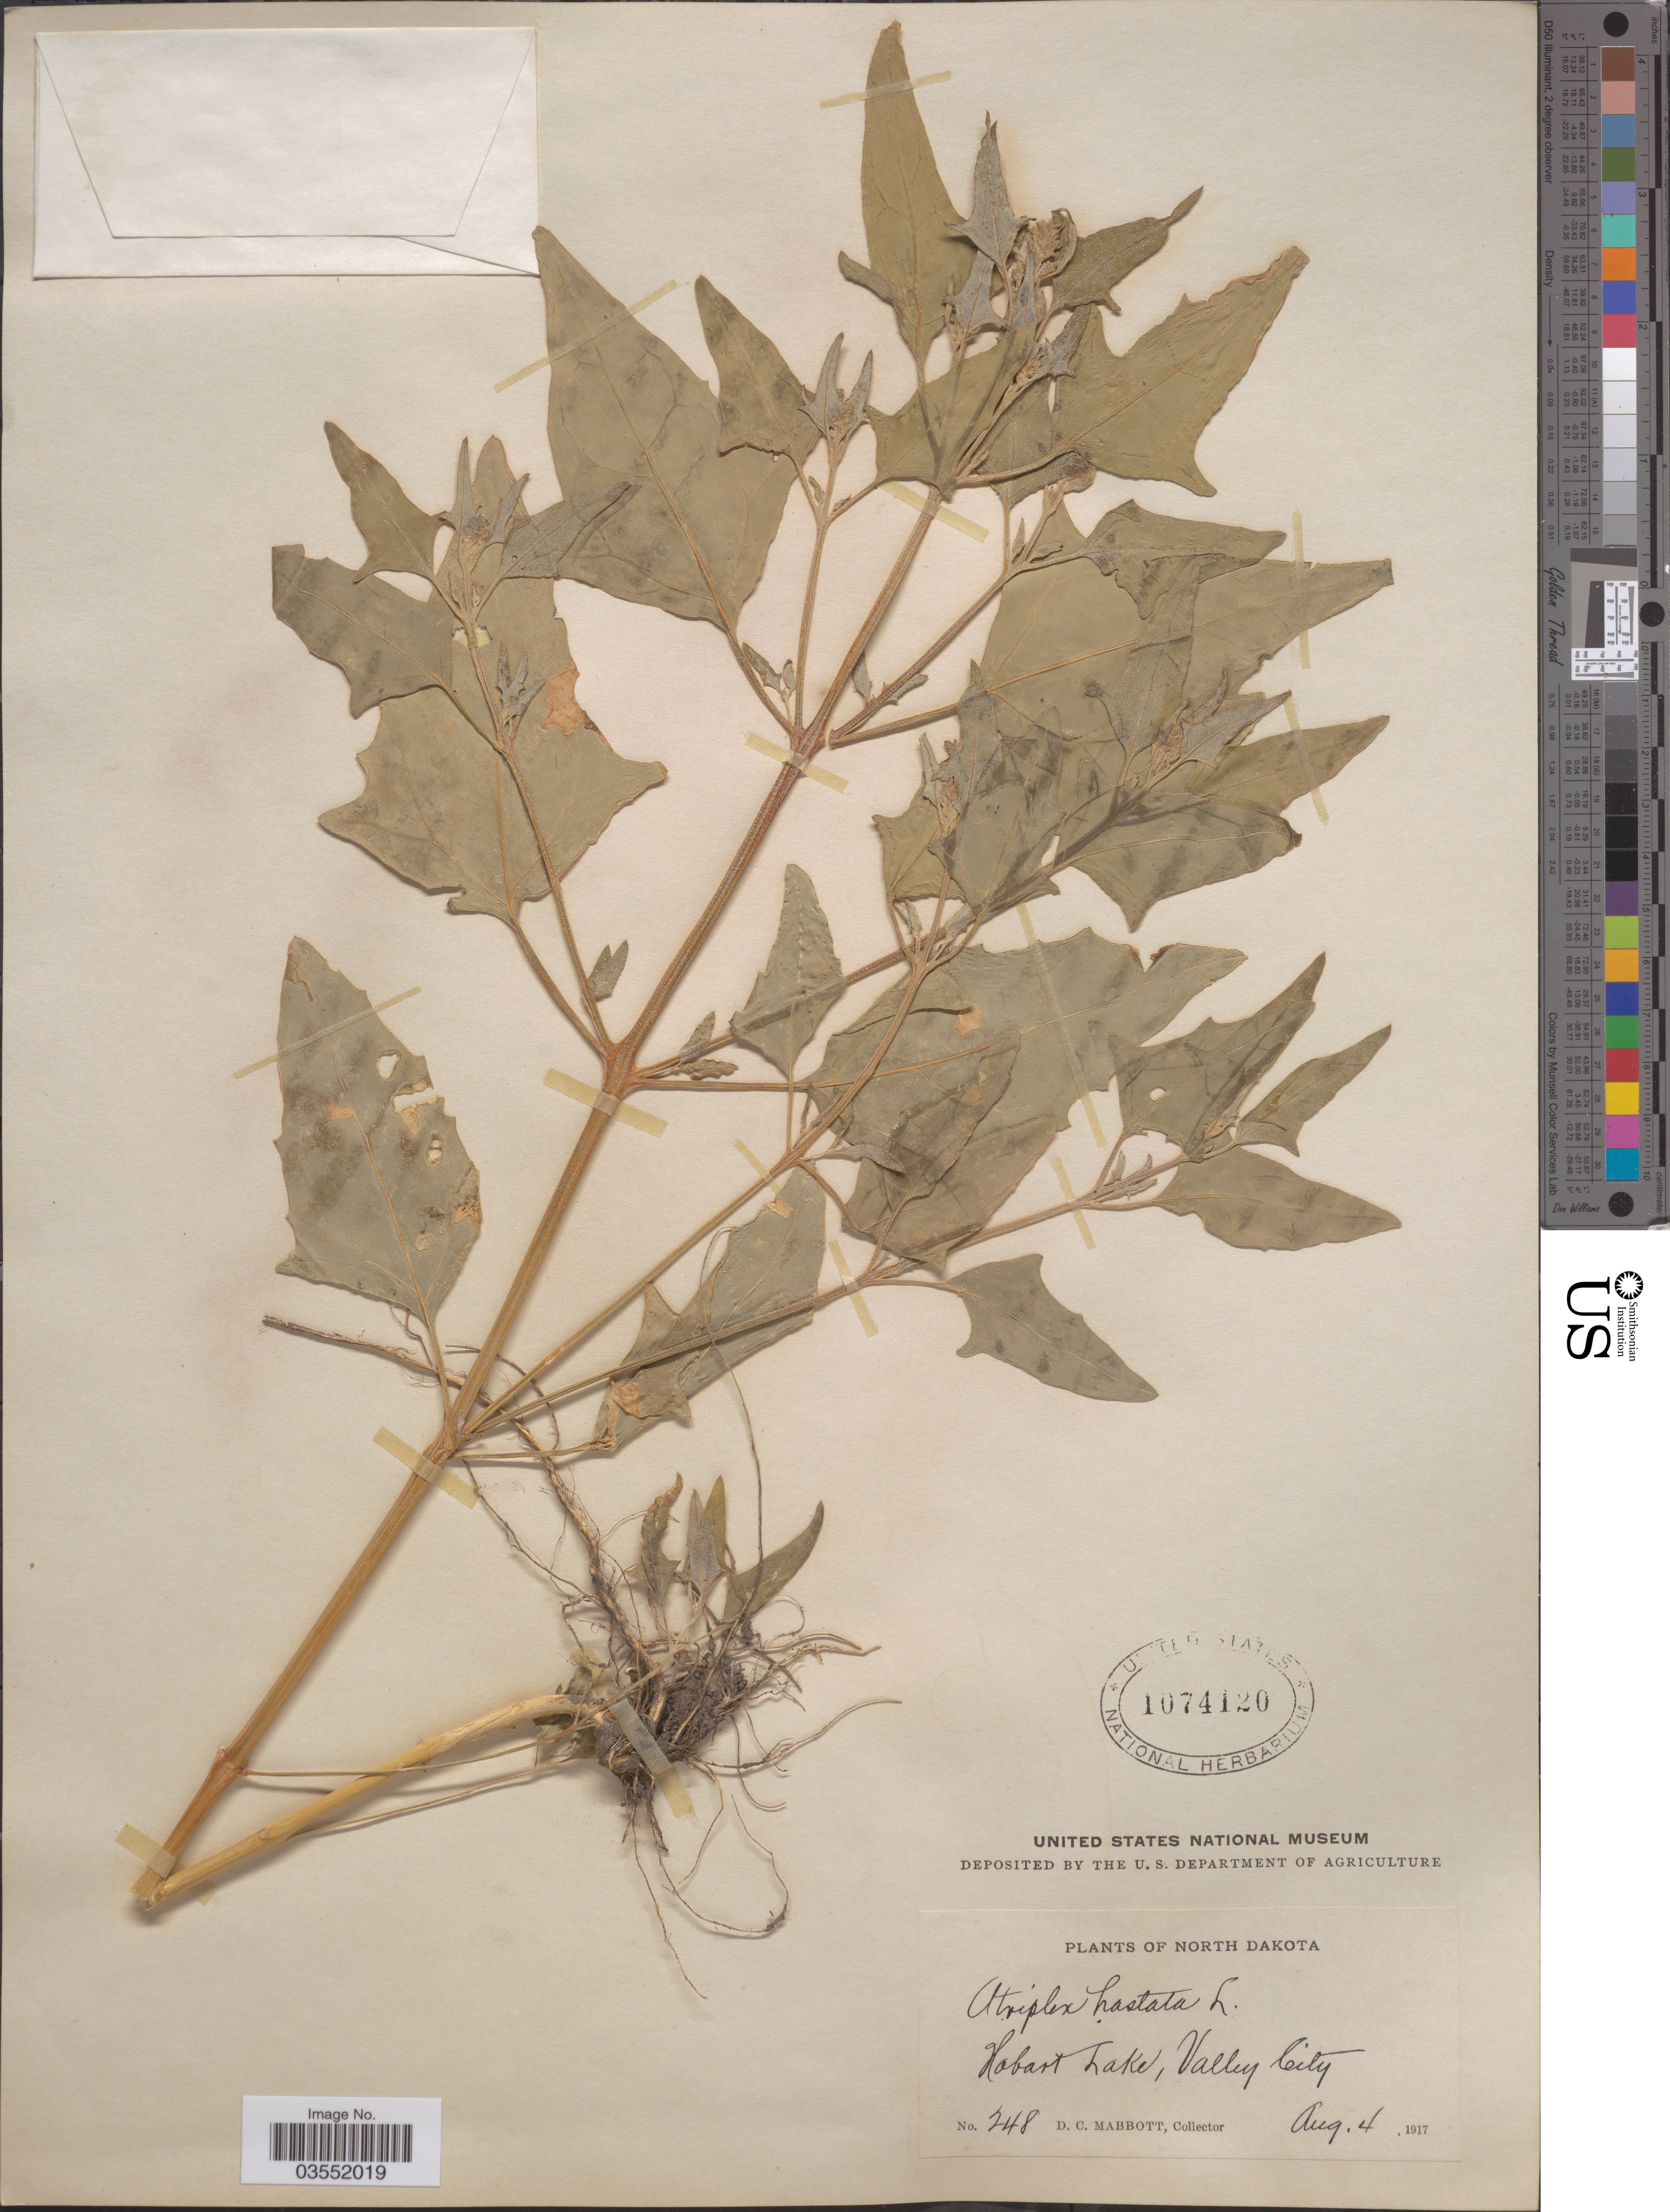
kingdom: Plantae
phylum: Tracheophyta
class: Magnoliopsida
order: Caryophyllales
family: Amaranthaceae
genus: Atriplex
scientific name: Atriplex hastata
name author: L.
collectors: D. Mabbott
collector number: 248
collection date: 1917-08-04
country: United States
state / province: North Dakota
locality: Hobart Lake, Valley City.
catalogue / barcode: US 1074120